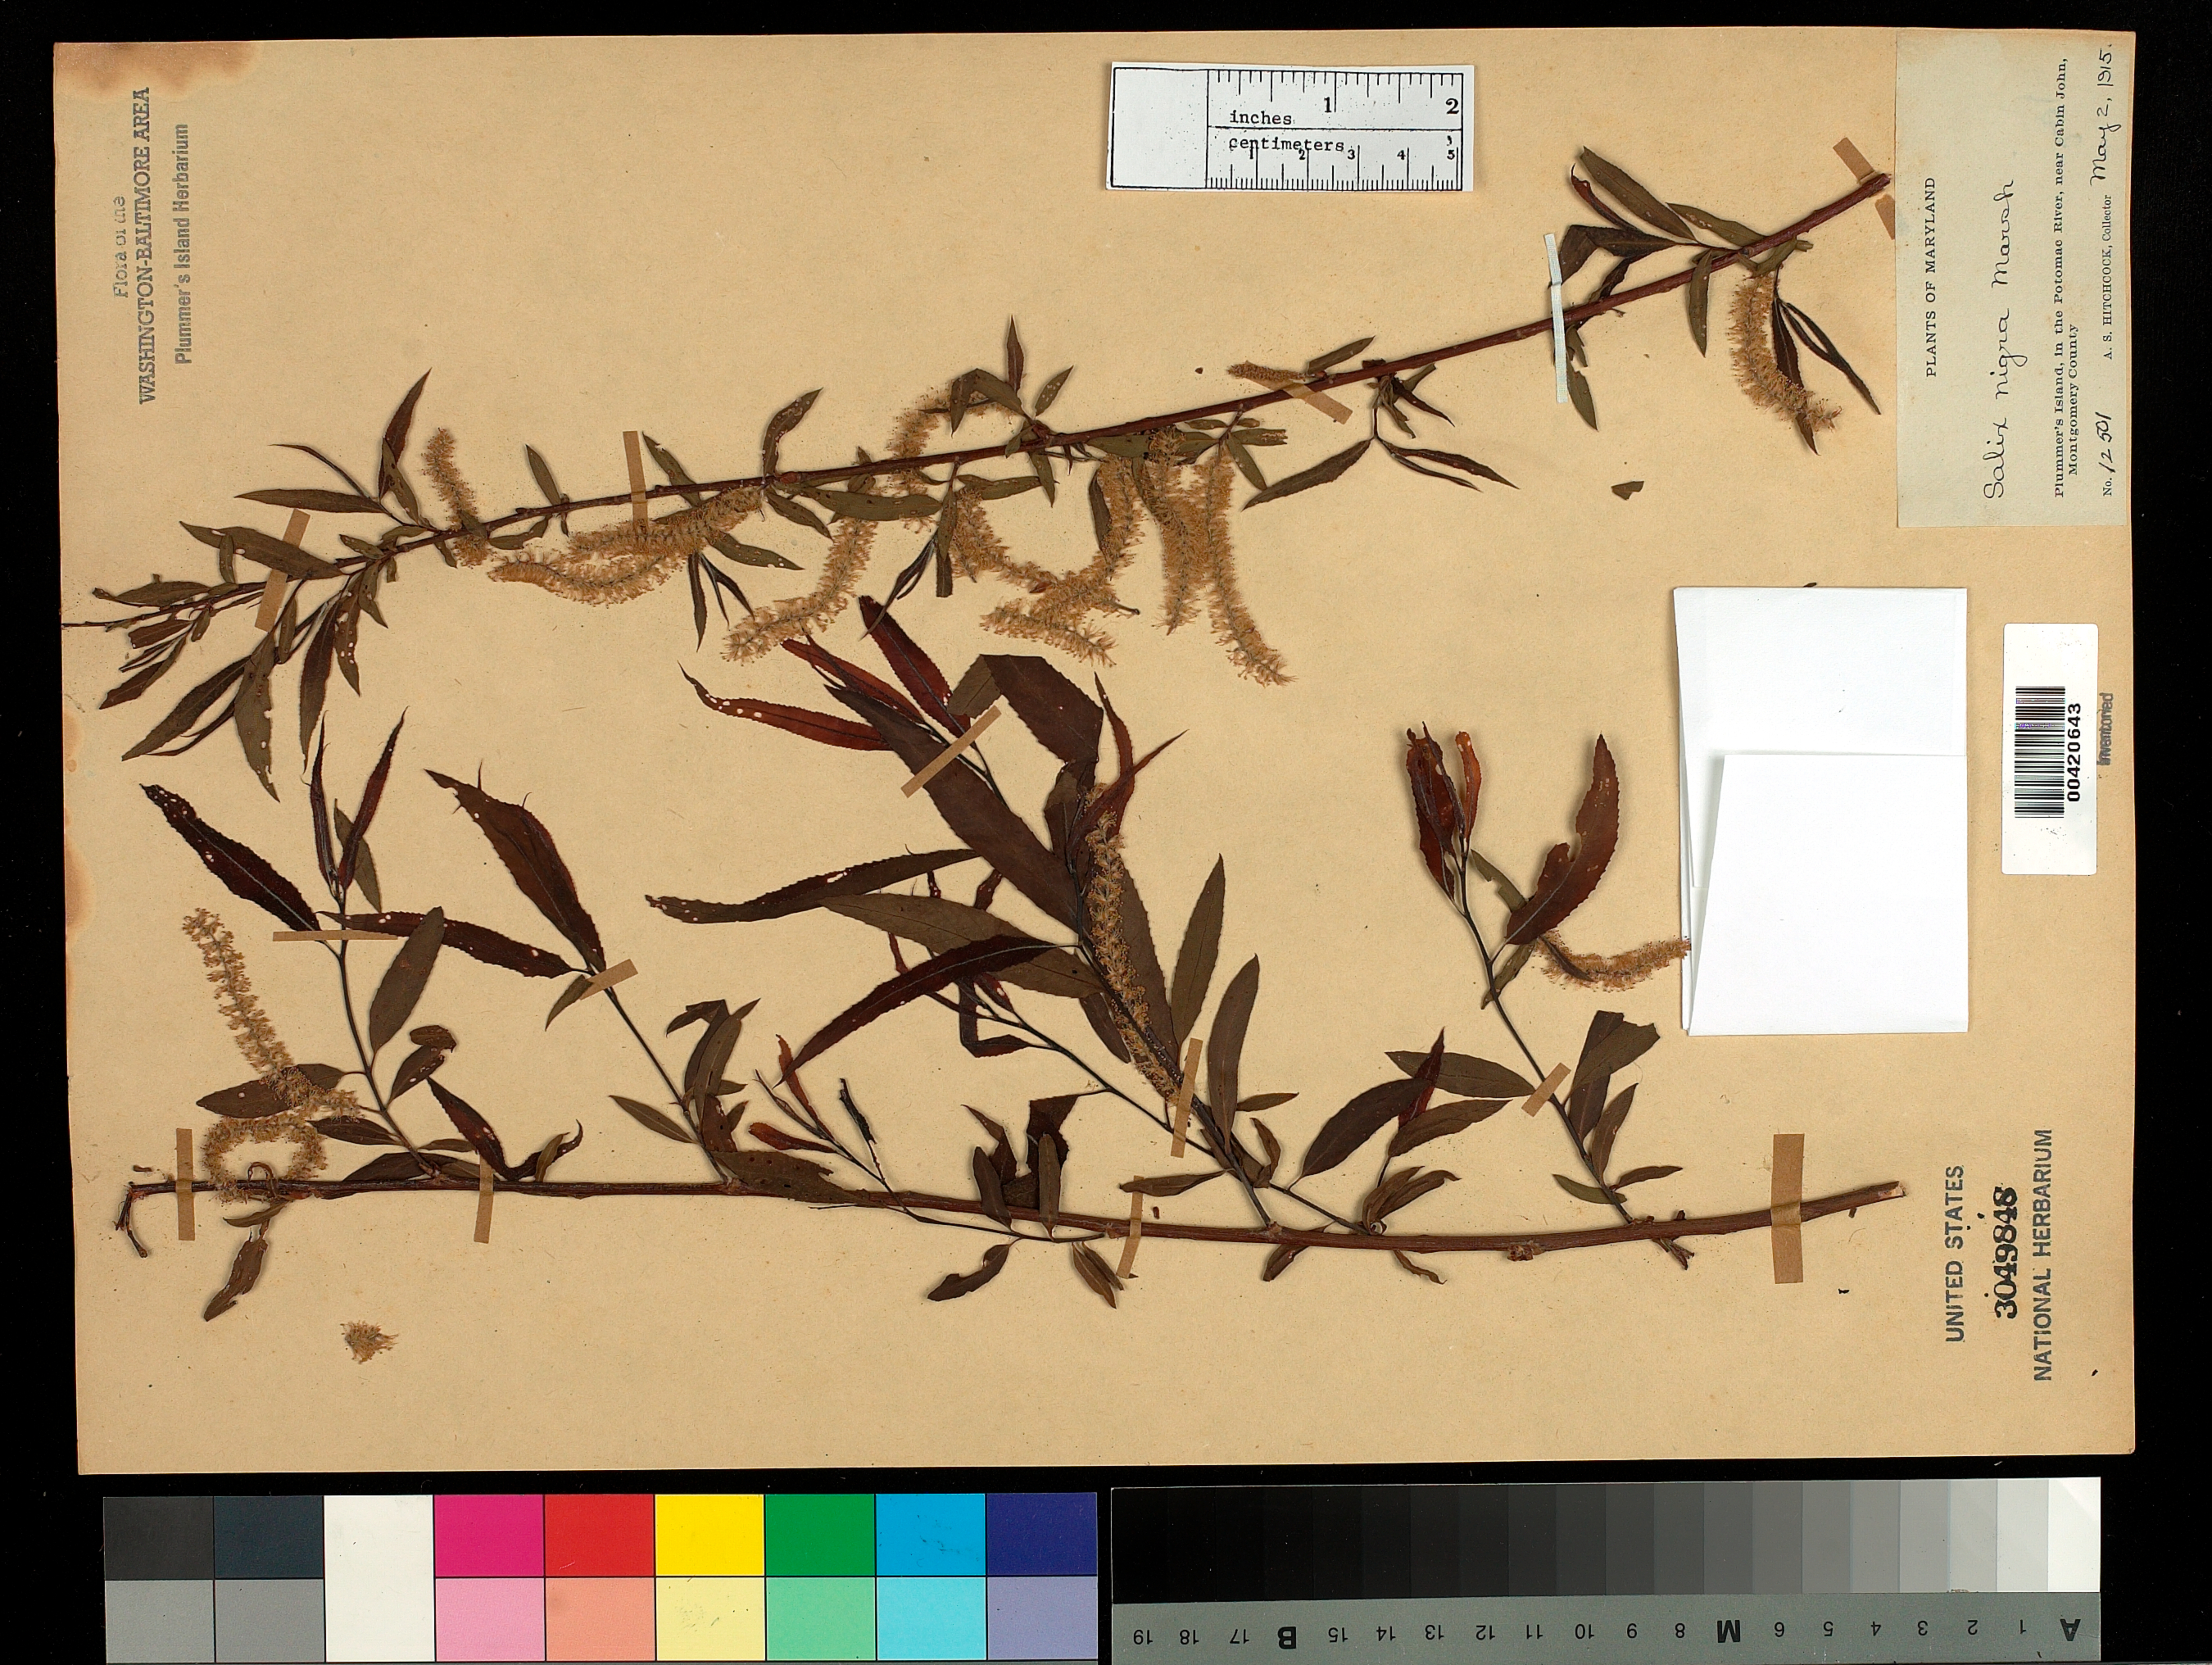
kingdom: Plantae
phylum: Tracheophyta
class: Magnoliopsida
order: Malpighiales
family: Salicaceae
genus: Salix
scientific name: Salix nigra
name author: Marshall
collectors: A. S. Hitchcock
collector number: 12501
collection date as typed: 02 May 1915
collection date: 1915-05-02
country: United States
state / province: Maryland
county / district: Montgomery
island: Plummers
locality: Plummer's Island C. & O. Canal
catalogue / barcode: US 3049848